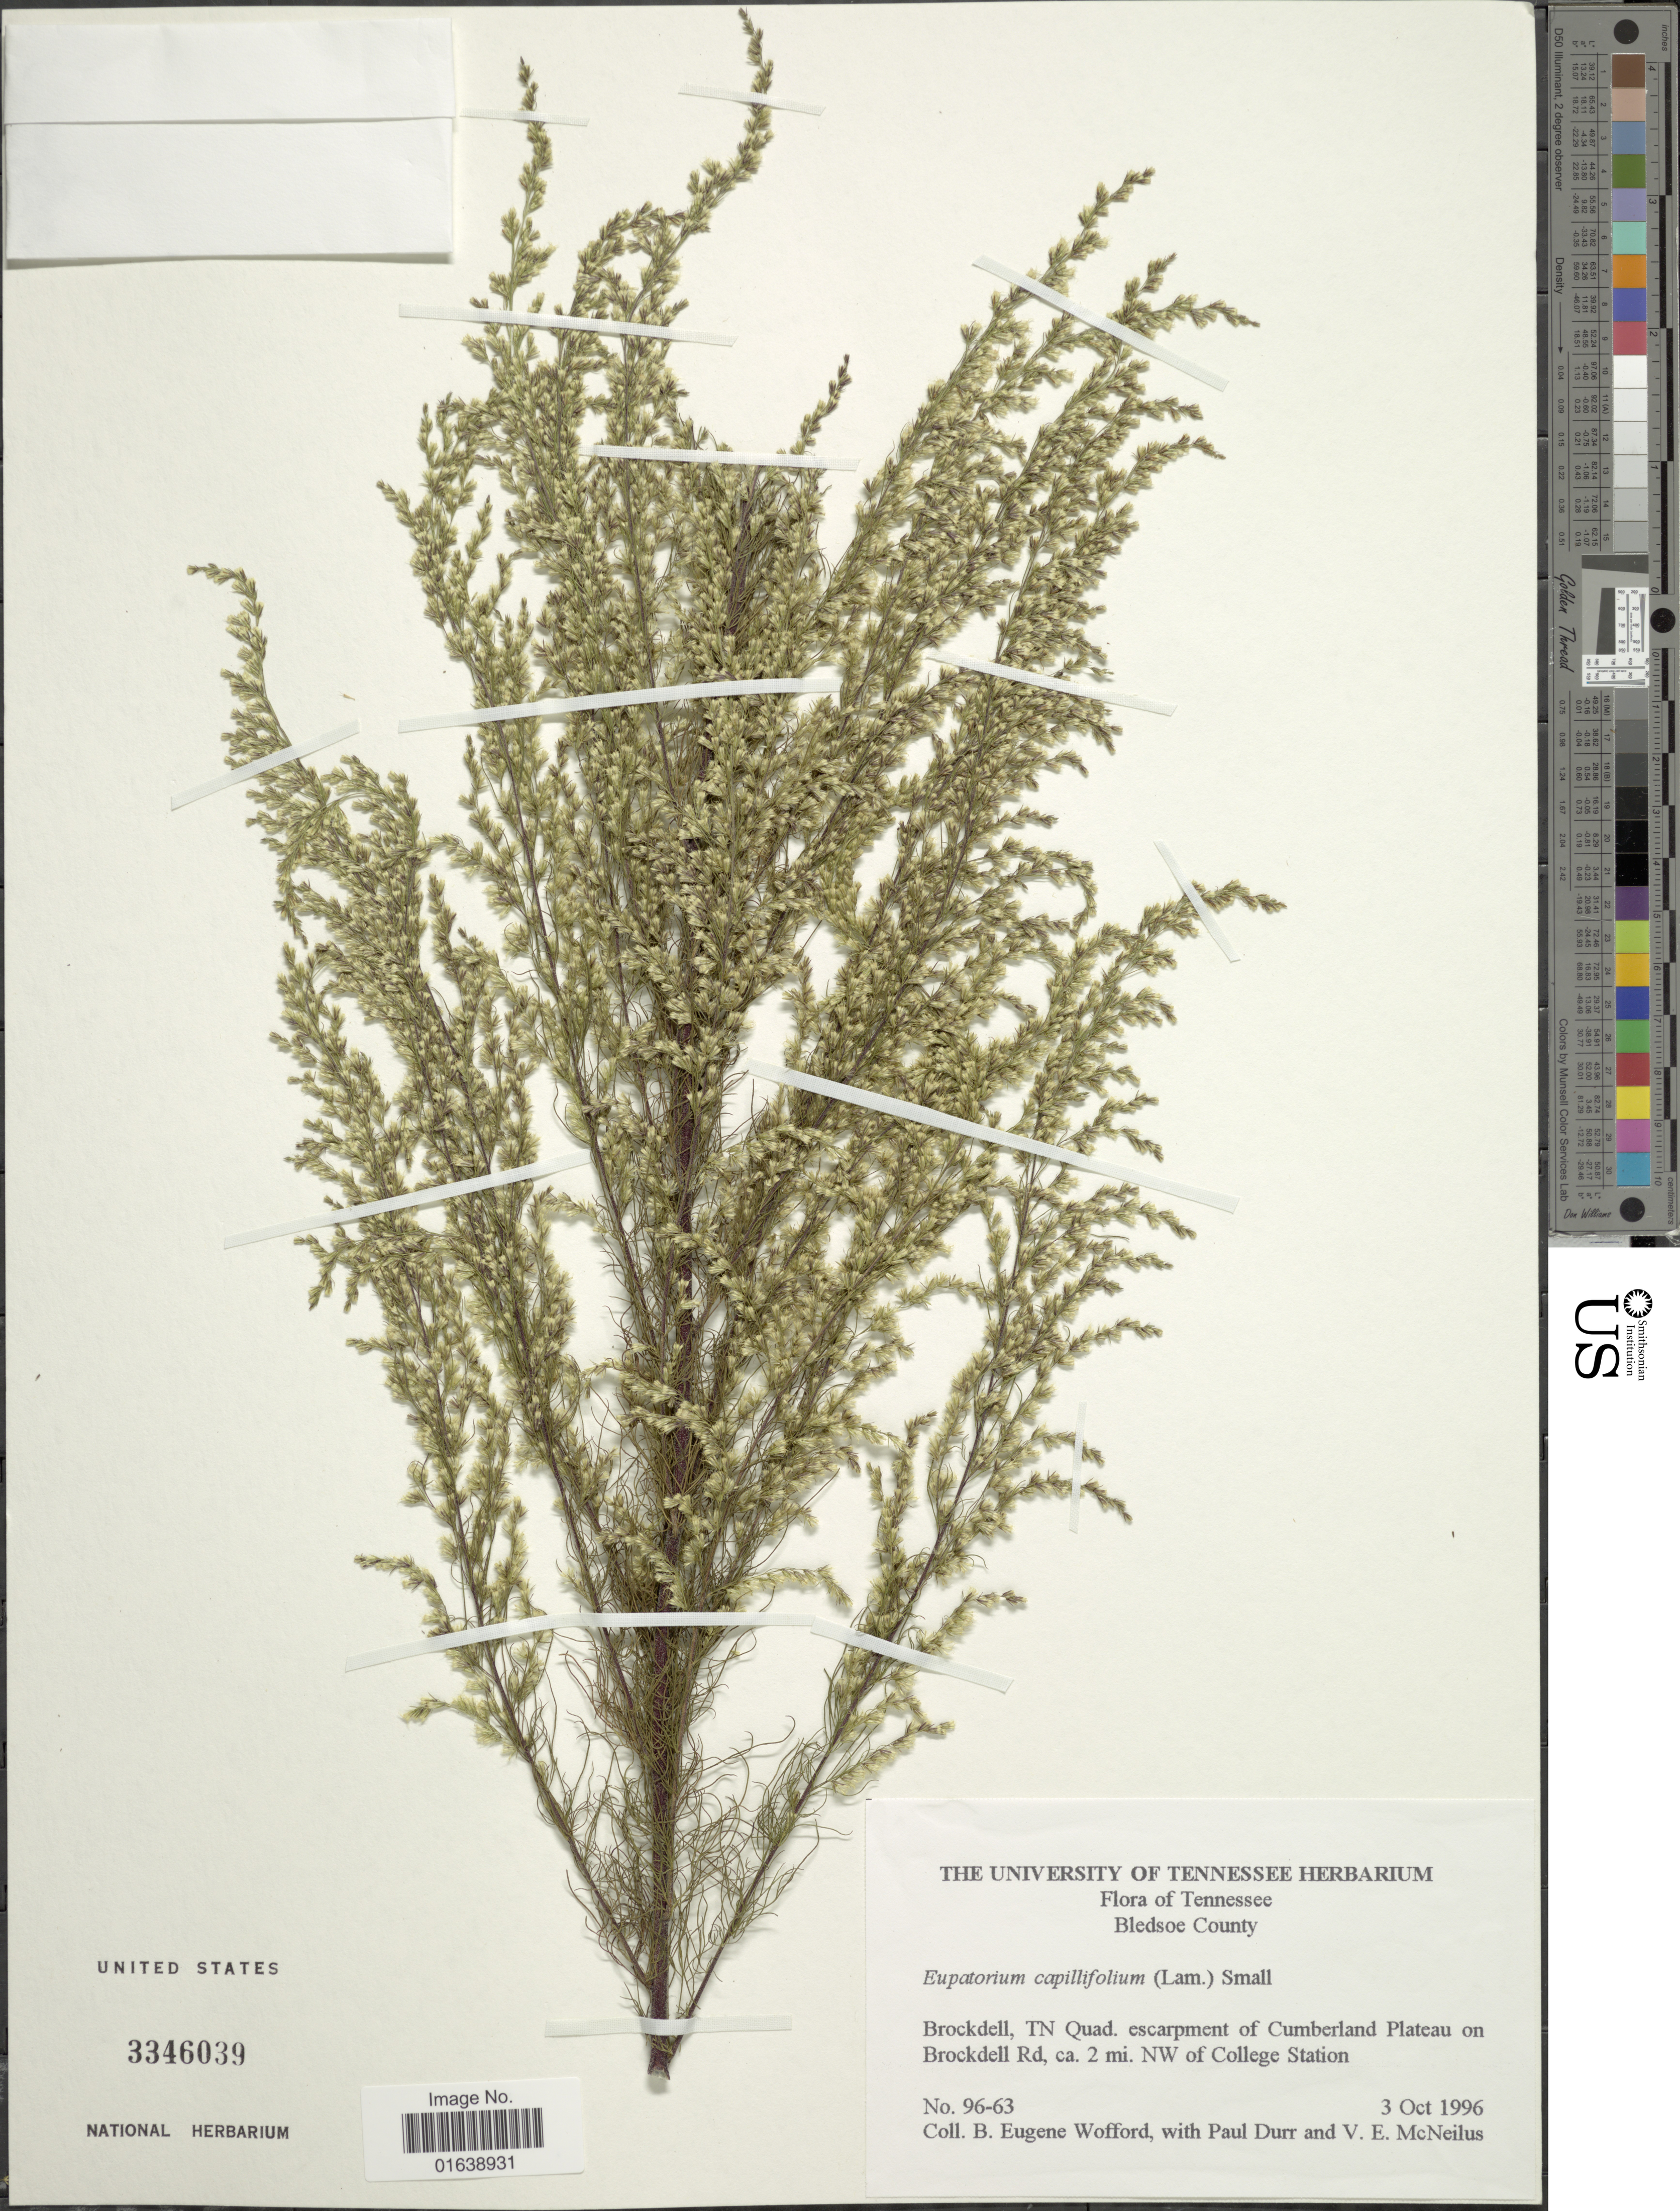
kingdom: Plantae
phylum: Tracheophyta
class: Magnoliopsida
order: Asterales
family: Asteraceae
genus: Eupatorium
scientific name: Eupatorium capillifolium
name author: (Lam.) Small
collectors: B. Wofford, P. Durr & V. Mcneilus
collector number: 96-63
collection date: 1996-10-03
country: United States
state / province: Tennessee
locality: Tennessee. Bledsoe County. Brockdell, TN Quad. escarpment of Cumberland Plateau on Brockdell Rd, ca. 2 mi. NW of College Station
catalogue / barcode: US 3346039